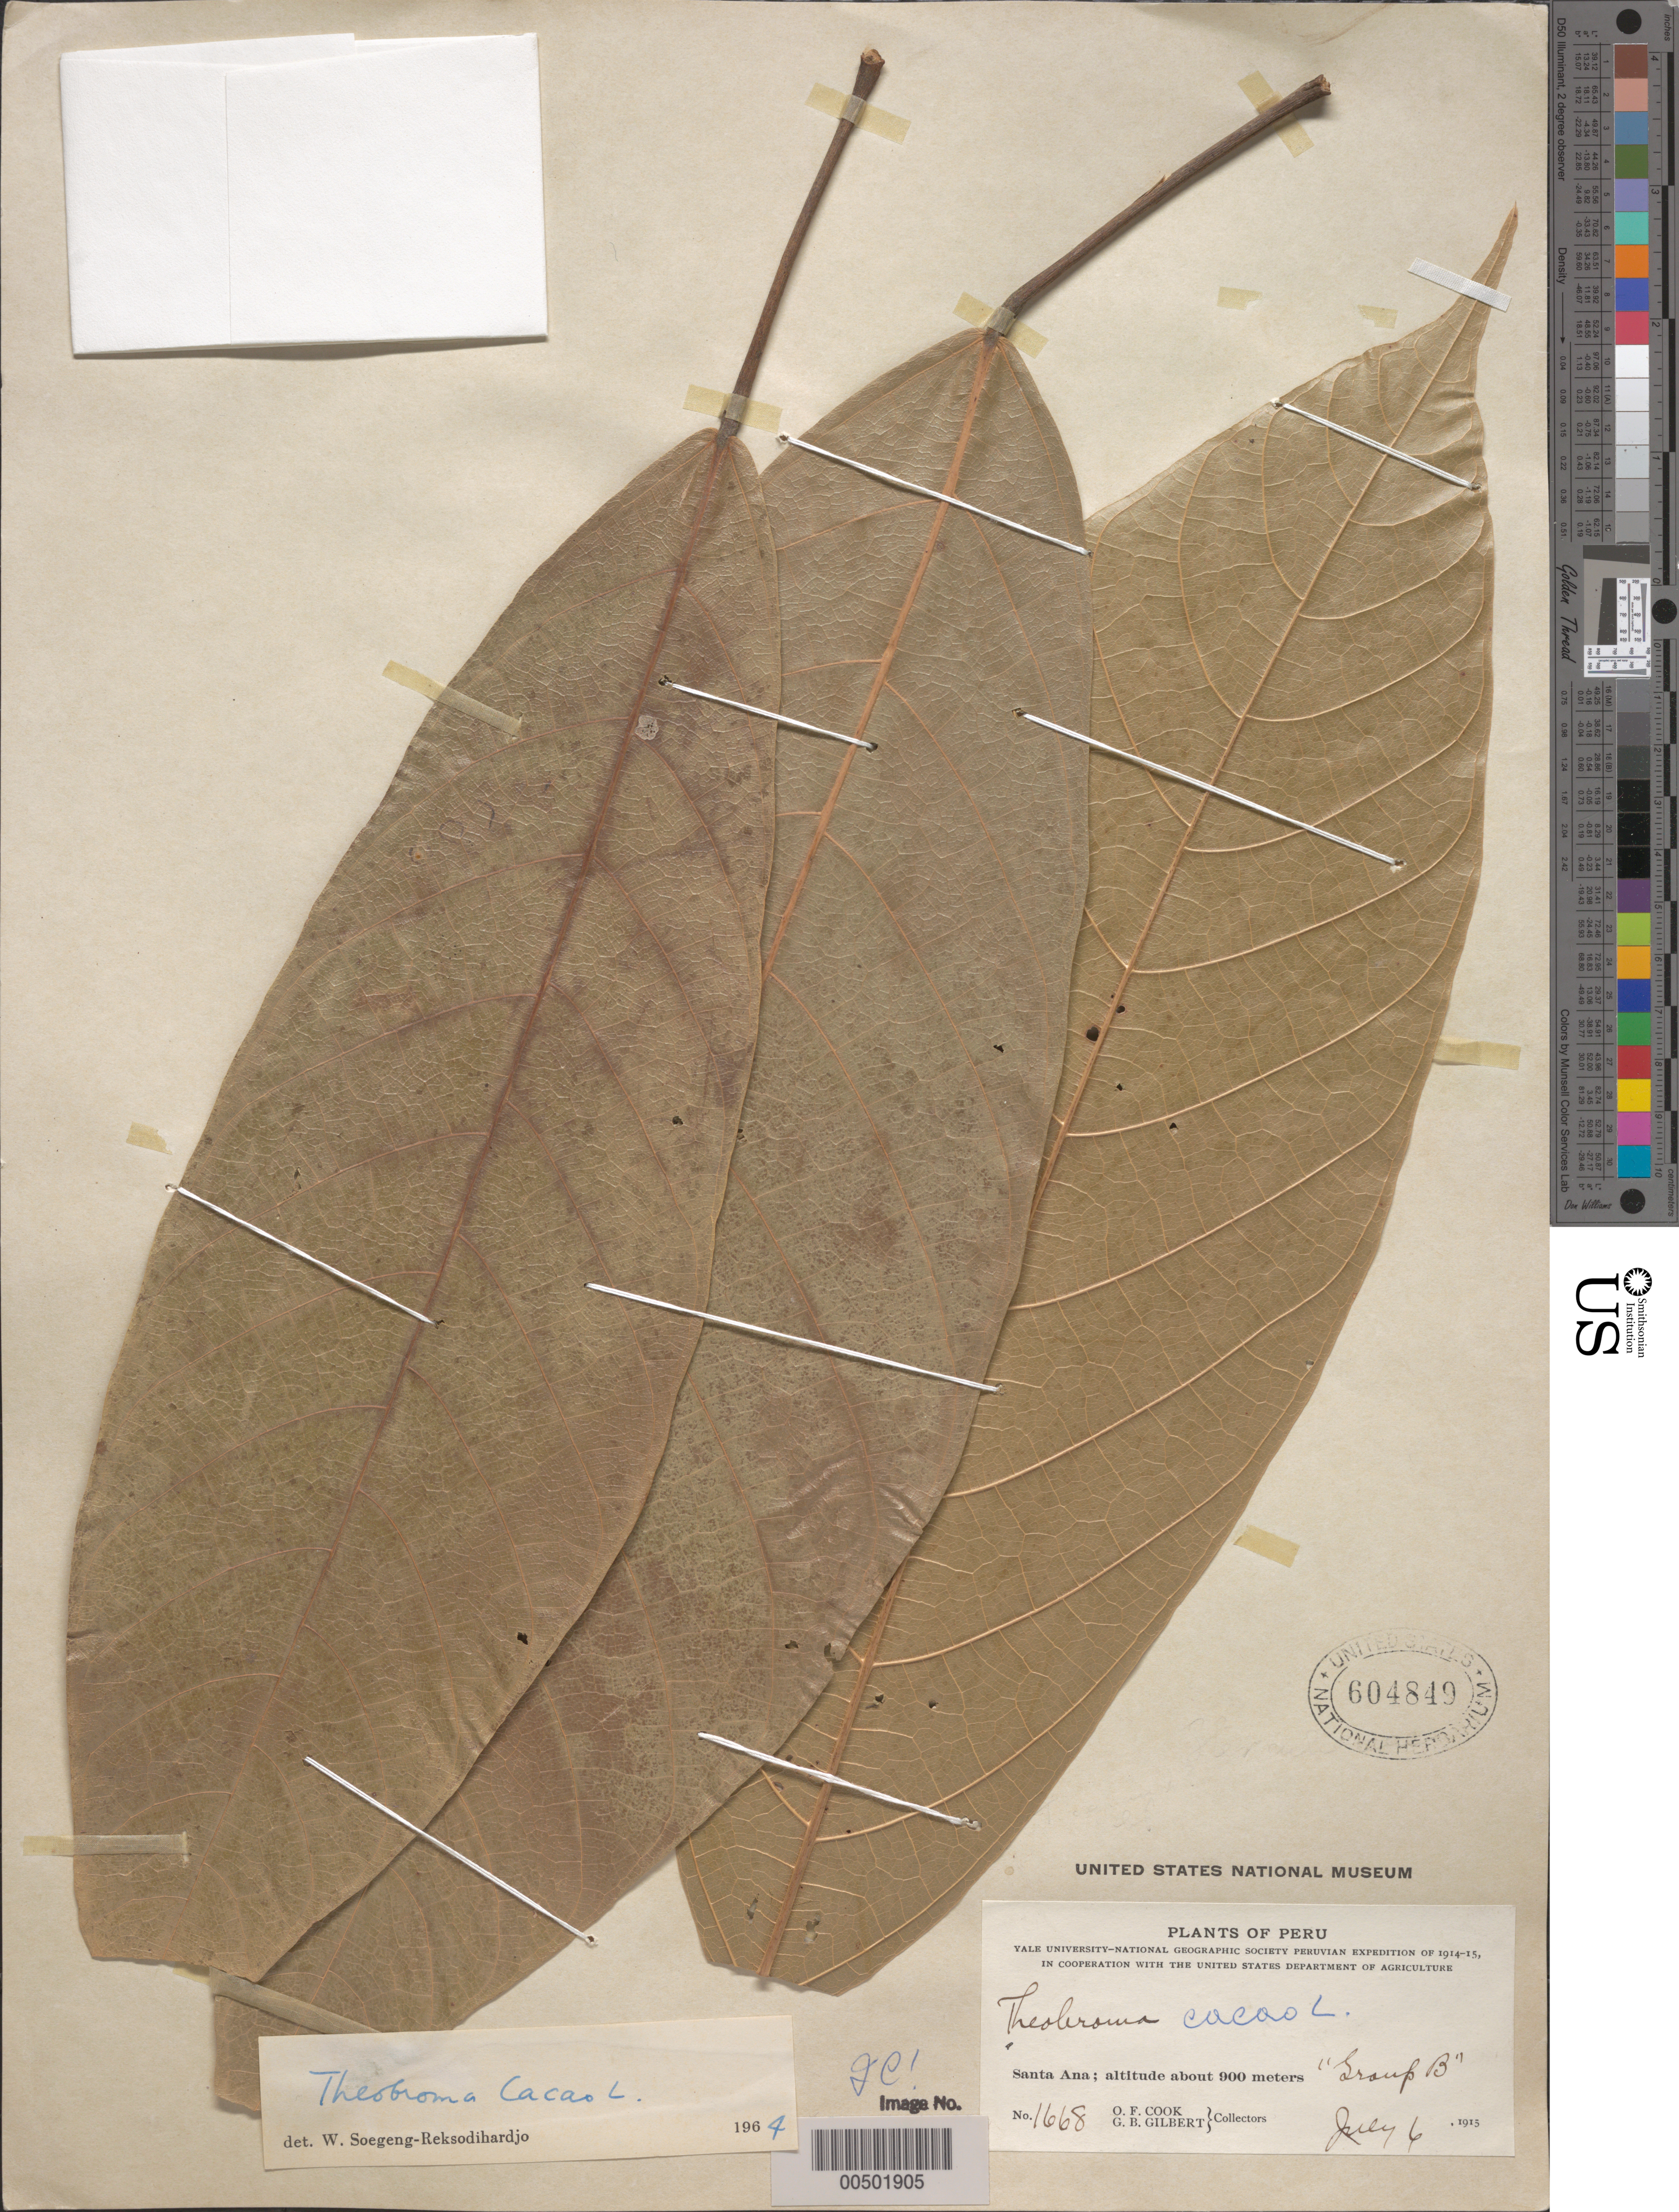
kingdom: Plantae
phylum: Tracheophyta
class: Magnoliopsida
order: Malvales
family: Malvaceae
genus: Theobroma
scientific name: Theobroma cacao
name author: L.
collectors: O. F. Cook & G. B. Gilbert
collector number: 1668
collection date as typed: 06 Jul 1915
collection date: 1915-07-06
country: Peru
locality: Santa Ana, "Group B"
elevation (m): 900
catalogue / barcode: US 604849